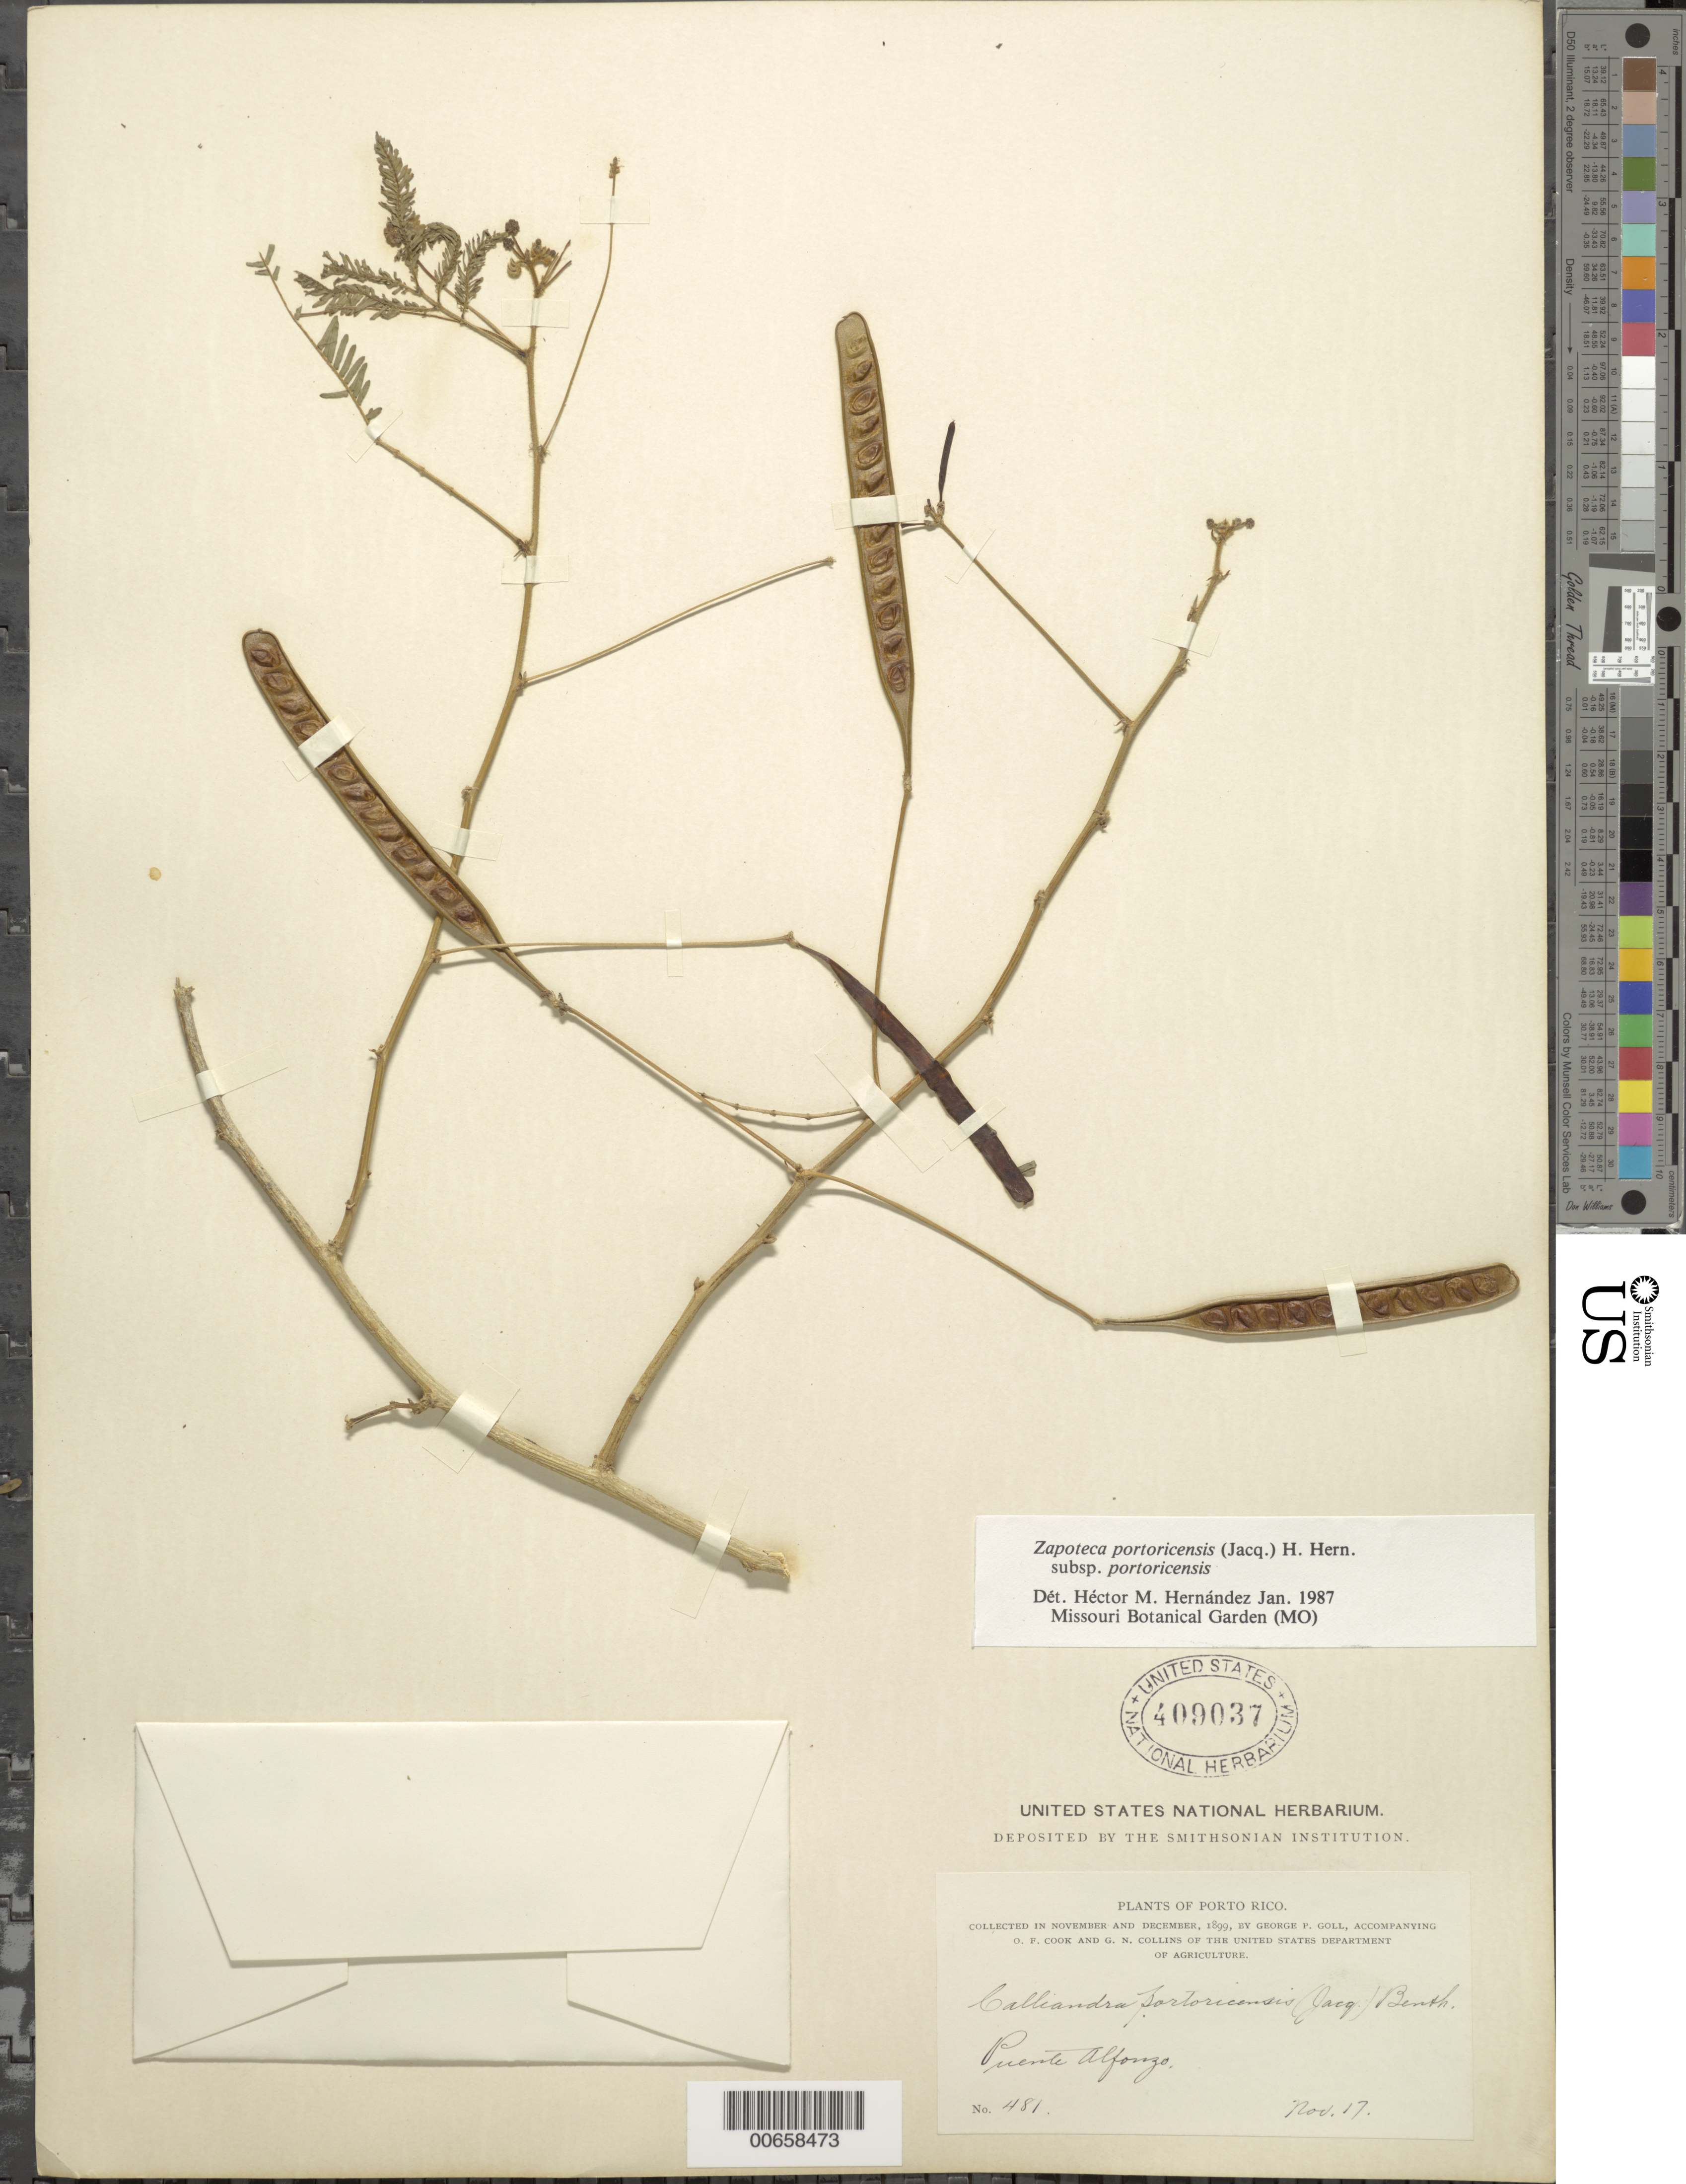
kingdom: Plantae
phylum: Tracheophyta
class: Magnoliopsida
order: Fabales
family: Fabaceae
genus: Zapoteca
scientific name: Zapoteca portoricensis subsp. portoricensis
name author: (Jacq.) H.M. Hern.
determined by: Hernandez, H. M., (MO), Missouri Botanical Garden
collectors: G. Goll, O. F. Cook & G. Collins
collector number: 481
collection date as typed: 17 Nov 1899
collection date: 1899-11-17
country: Puerto Rico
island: Greater Antilles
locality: Puente Alfonzo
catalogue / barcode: US 409037